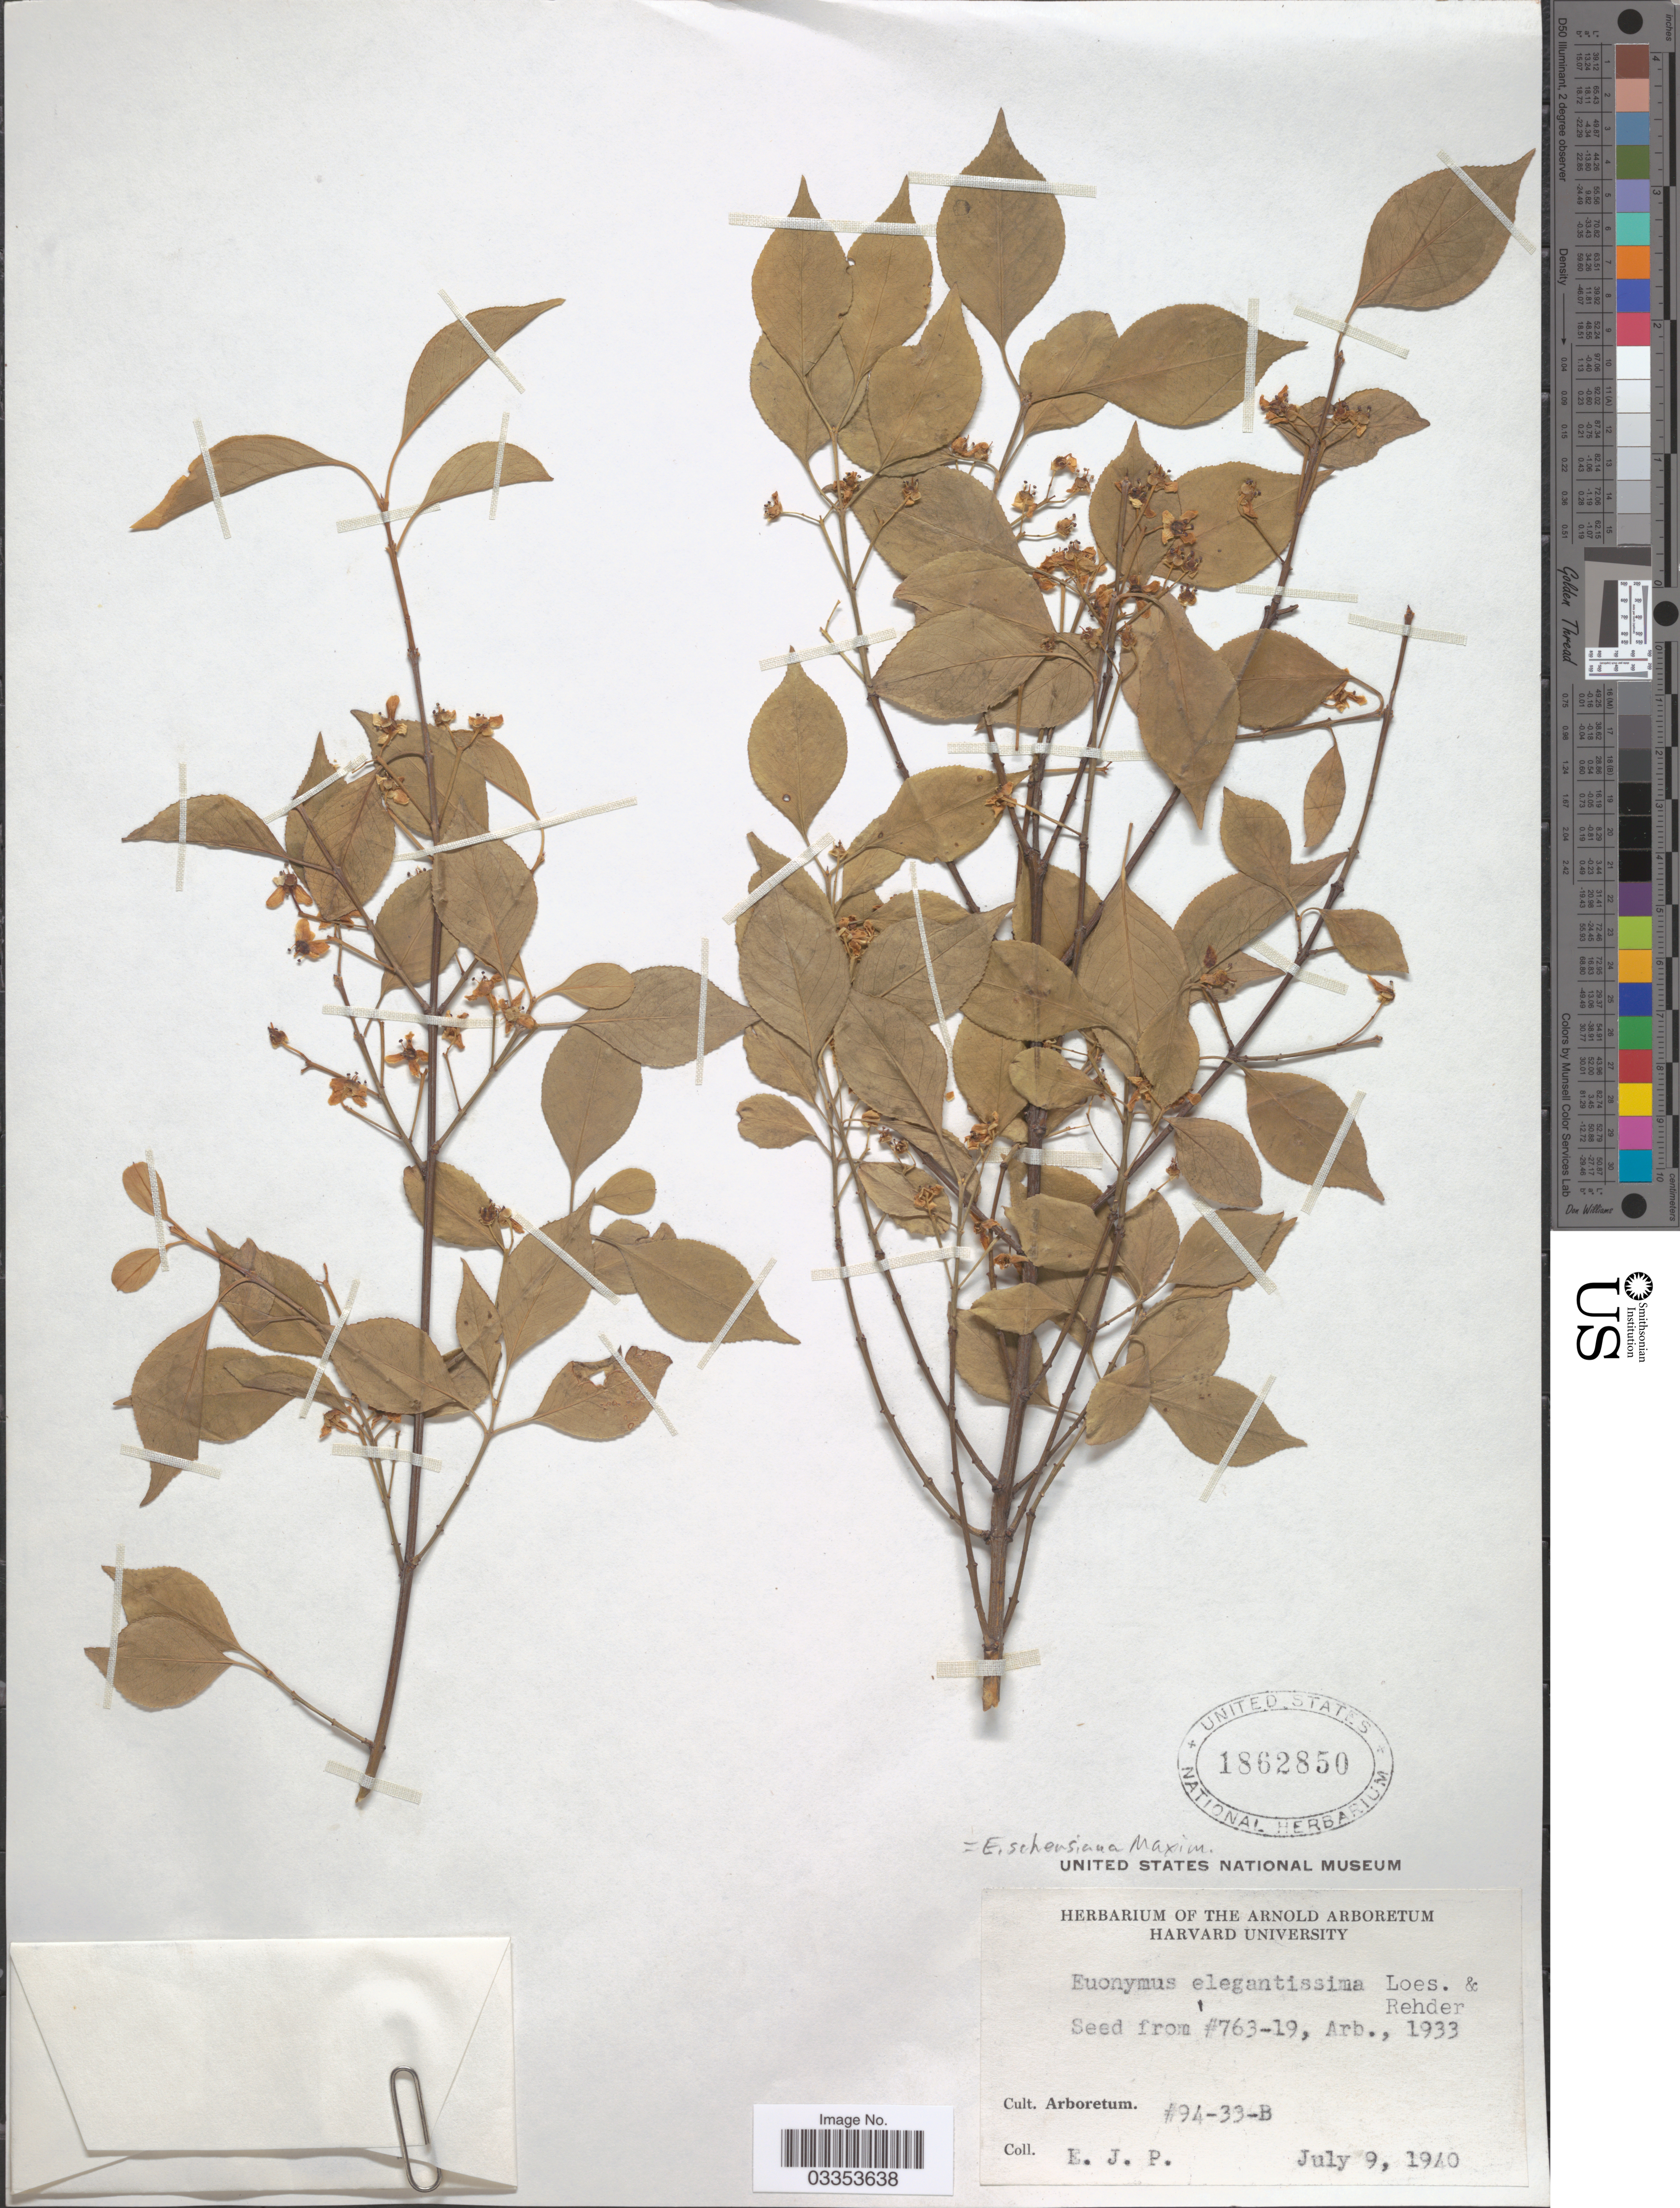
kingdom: Plantae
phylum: Tracheophyta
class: Magnoliopsida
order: Celastrales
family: Celastraceae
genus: Euonymus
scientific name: Euonymus schensianus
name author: Maxim.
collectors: E. J. P.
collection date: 1940-07-09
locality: Cult. Arboretum #94-33-B [unsure placement].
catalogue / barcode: US 1862850